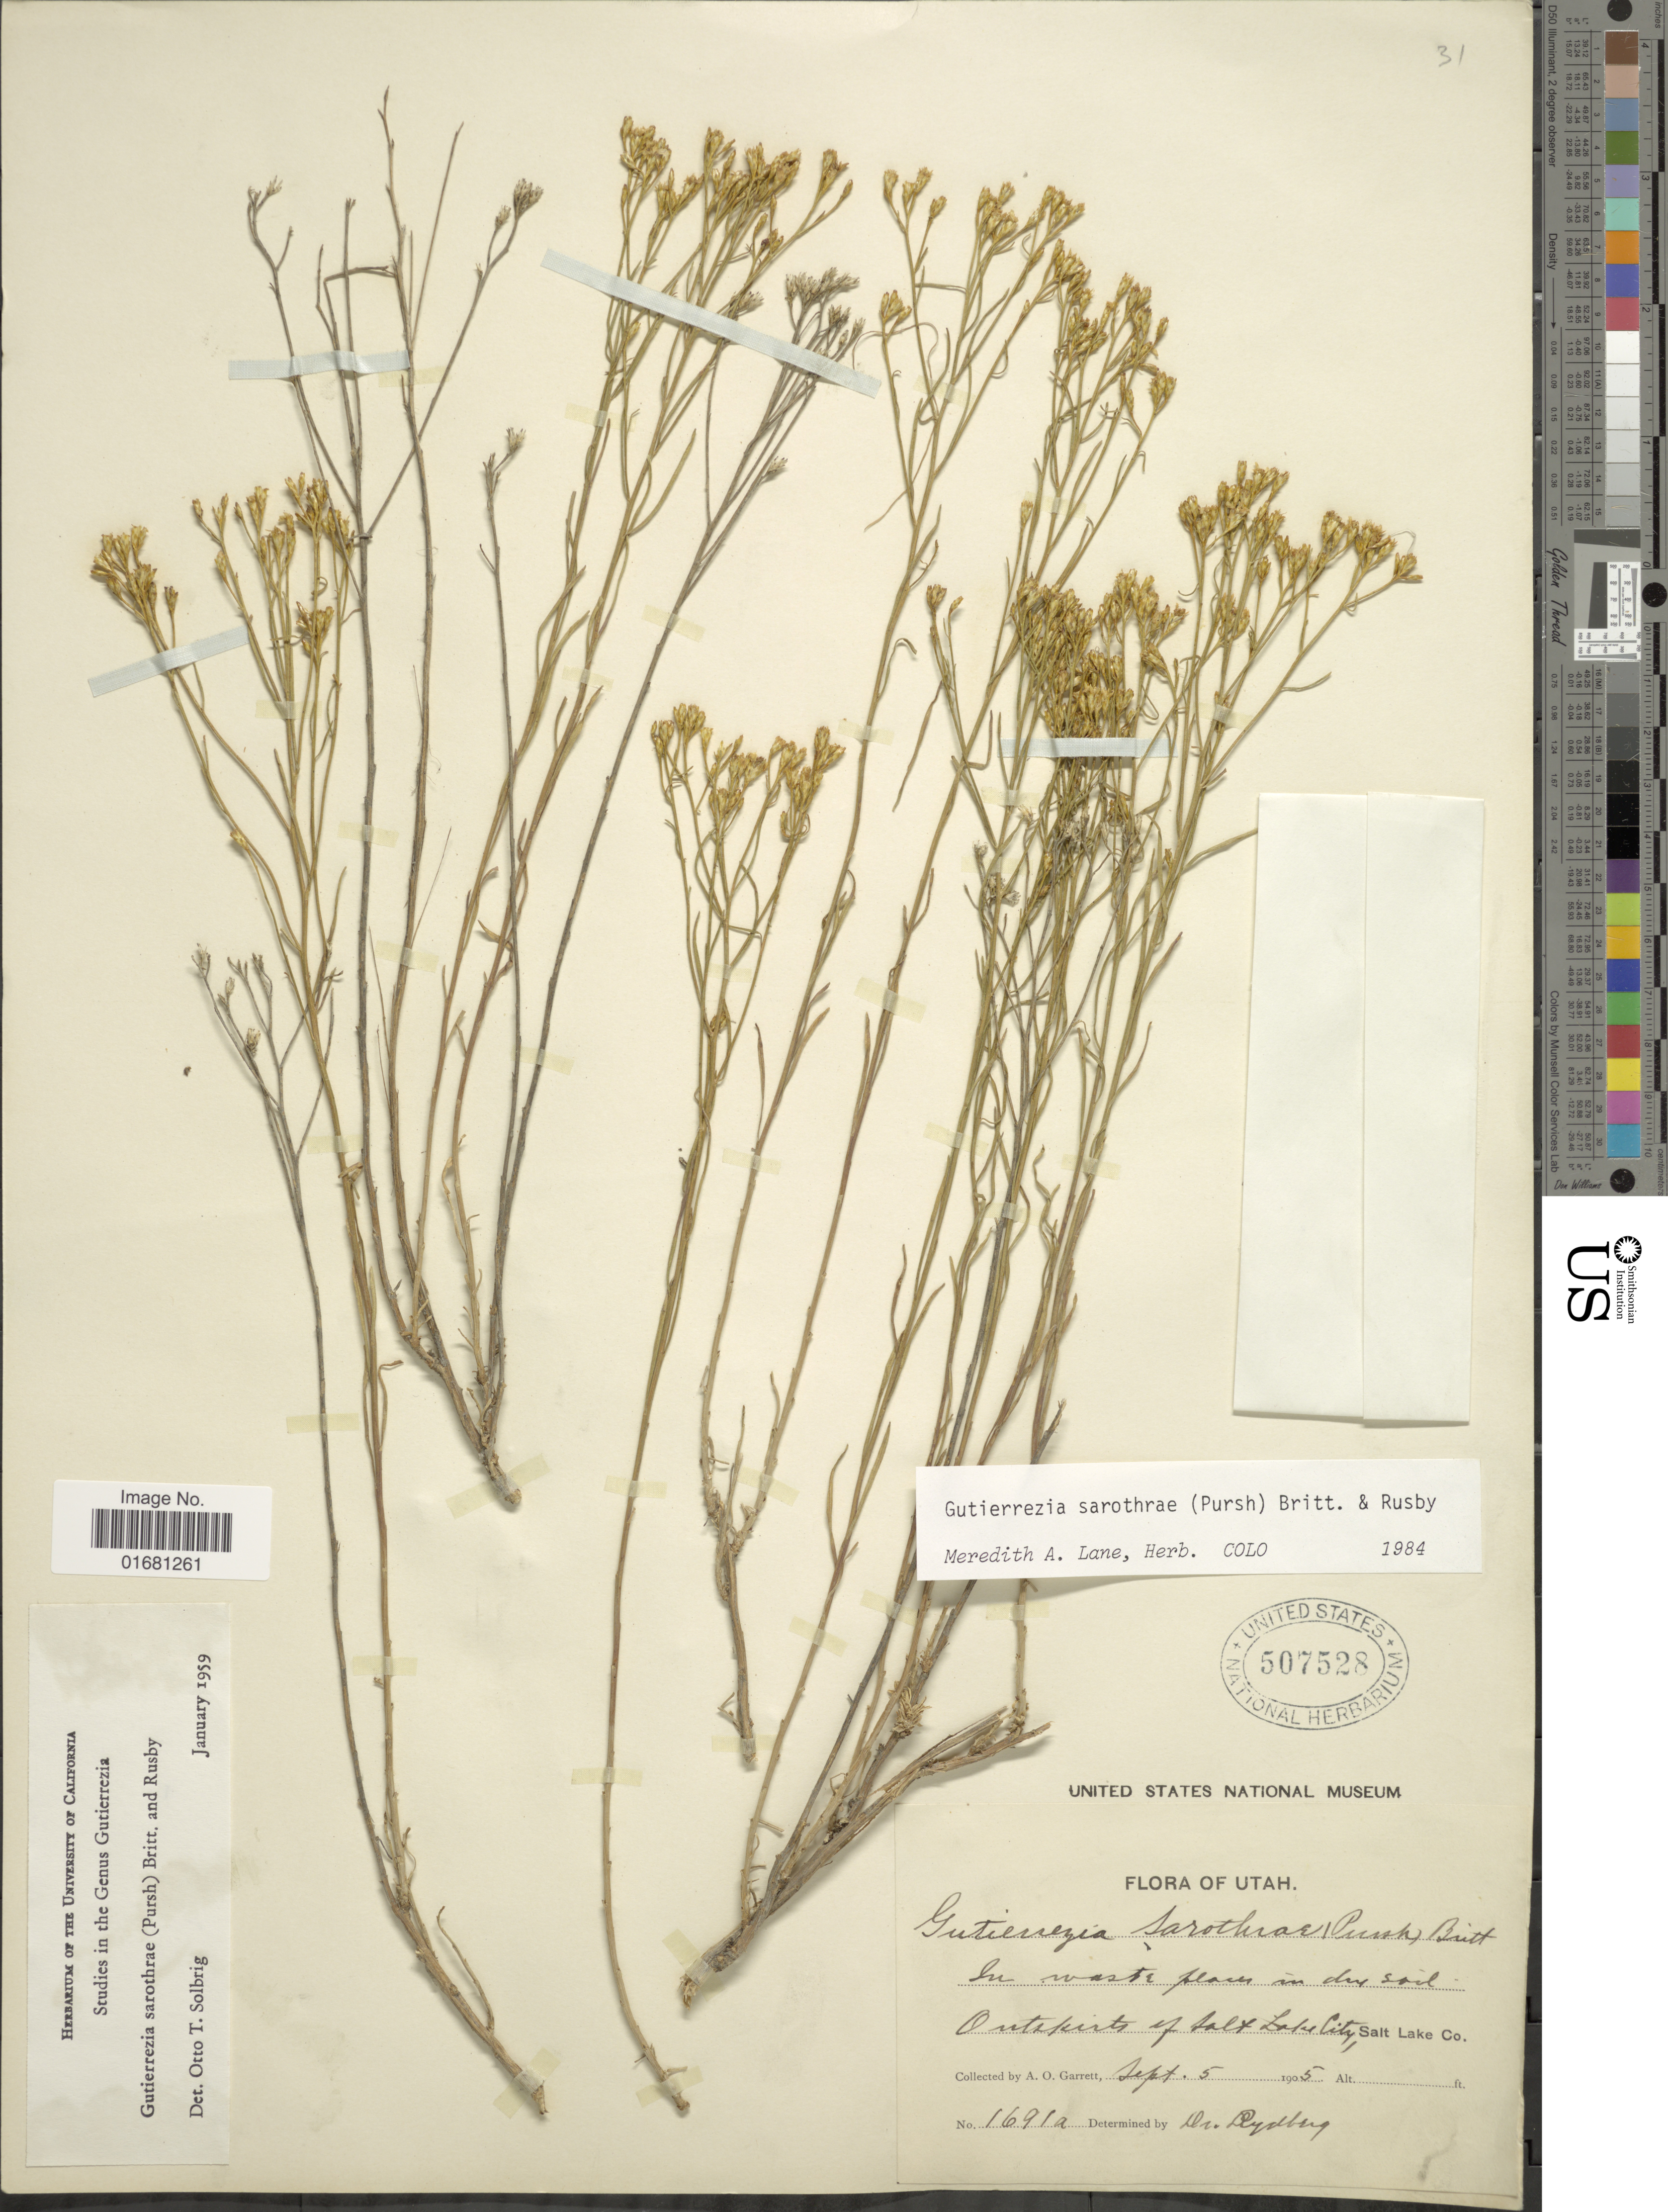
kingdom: Plantae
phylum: Tracheophyta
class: Magnoliopsida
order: Asterales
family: Asteraceae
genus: Gutierrezia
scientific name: Gutierrezia sarothrae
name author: (Pursh) Britton & Rusby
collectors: A. O. Garrett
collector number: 1691a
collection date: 1905-09-05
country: United States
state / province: Utah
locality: Utah. Outskirts of Salt Lake City, Salt Lake Co.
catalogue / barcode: US 507528